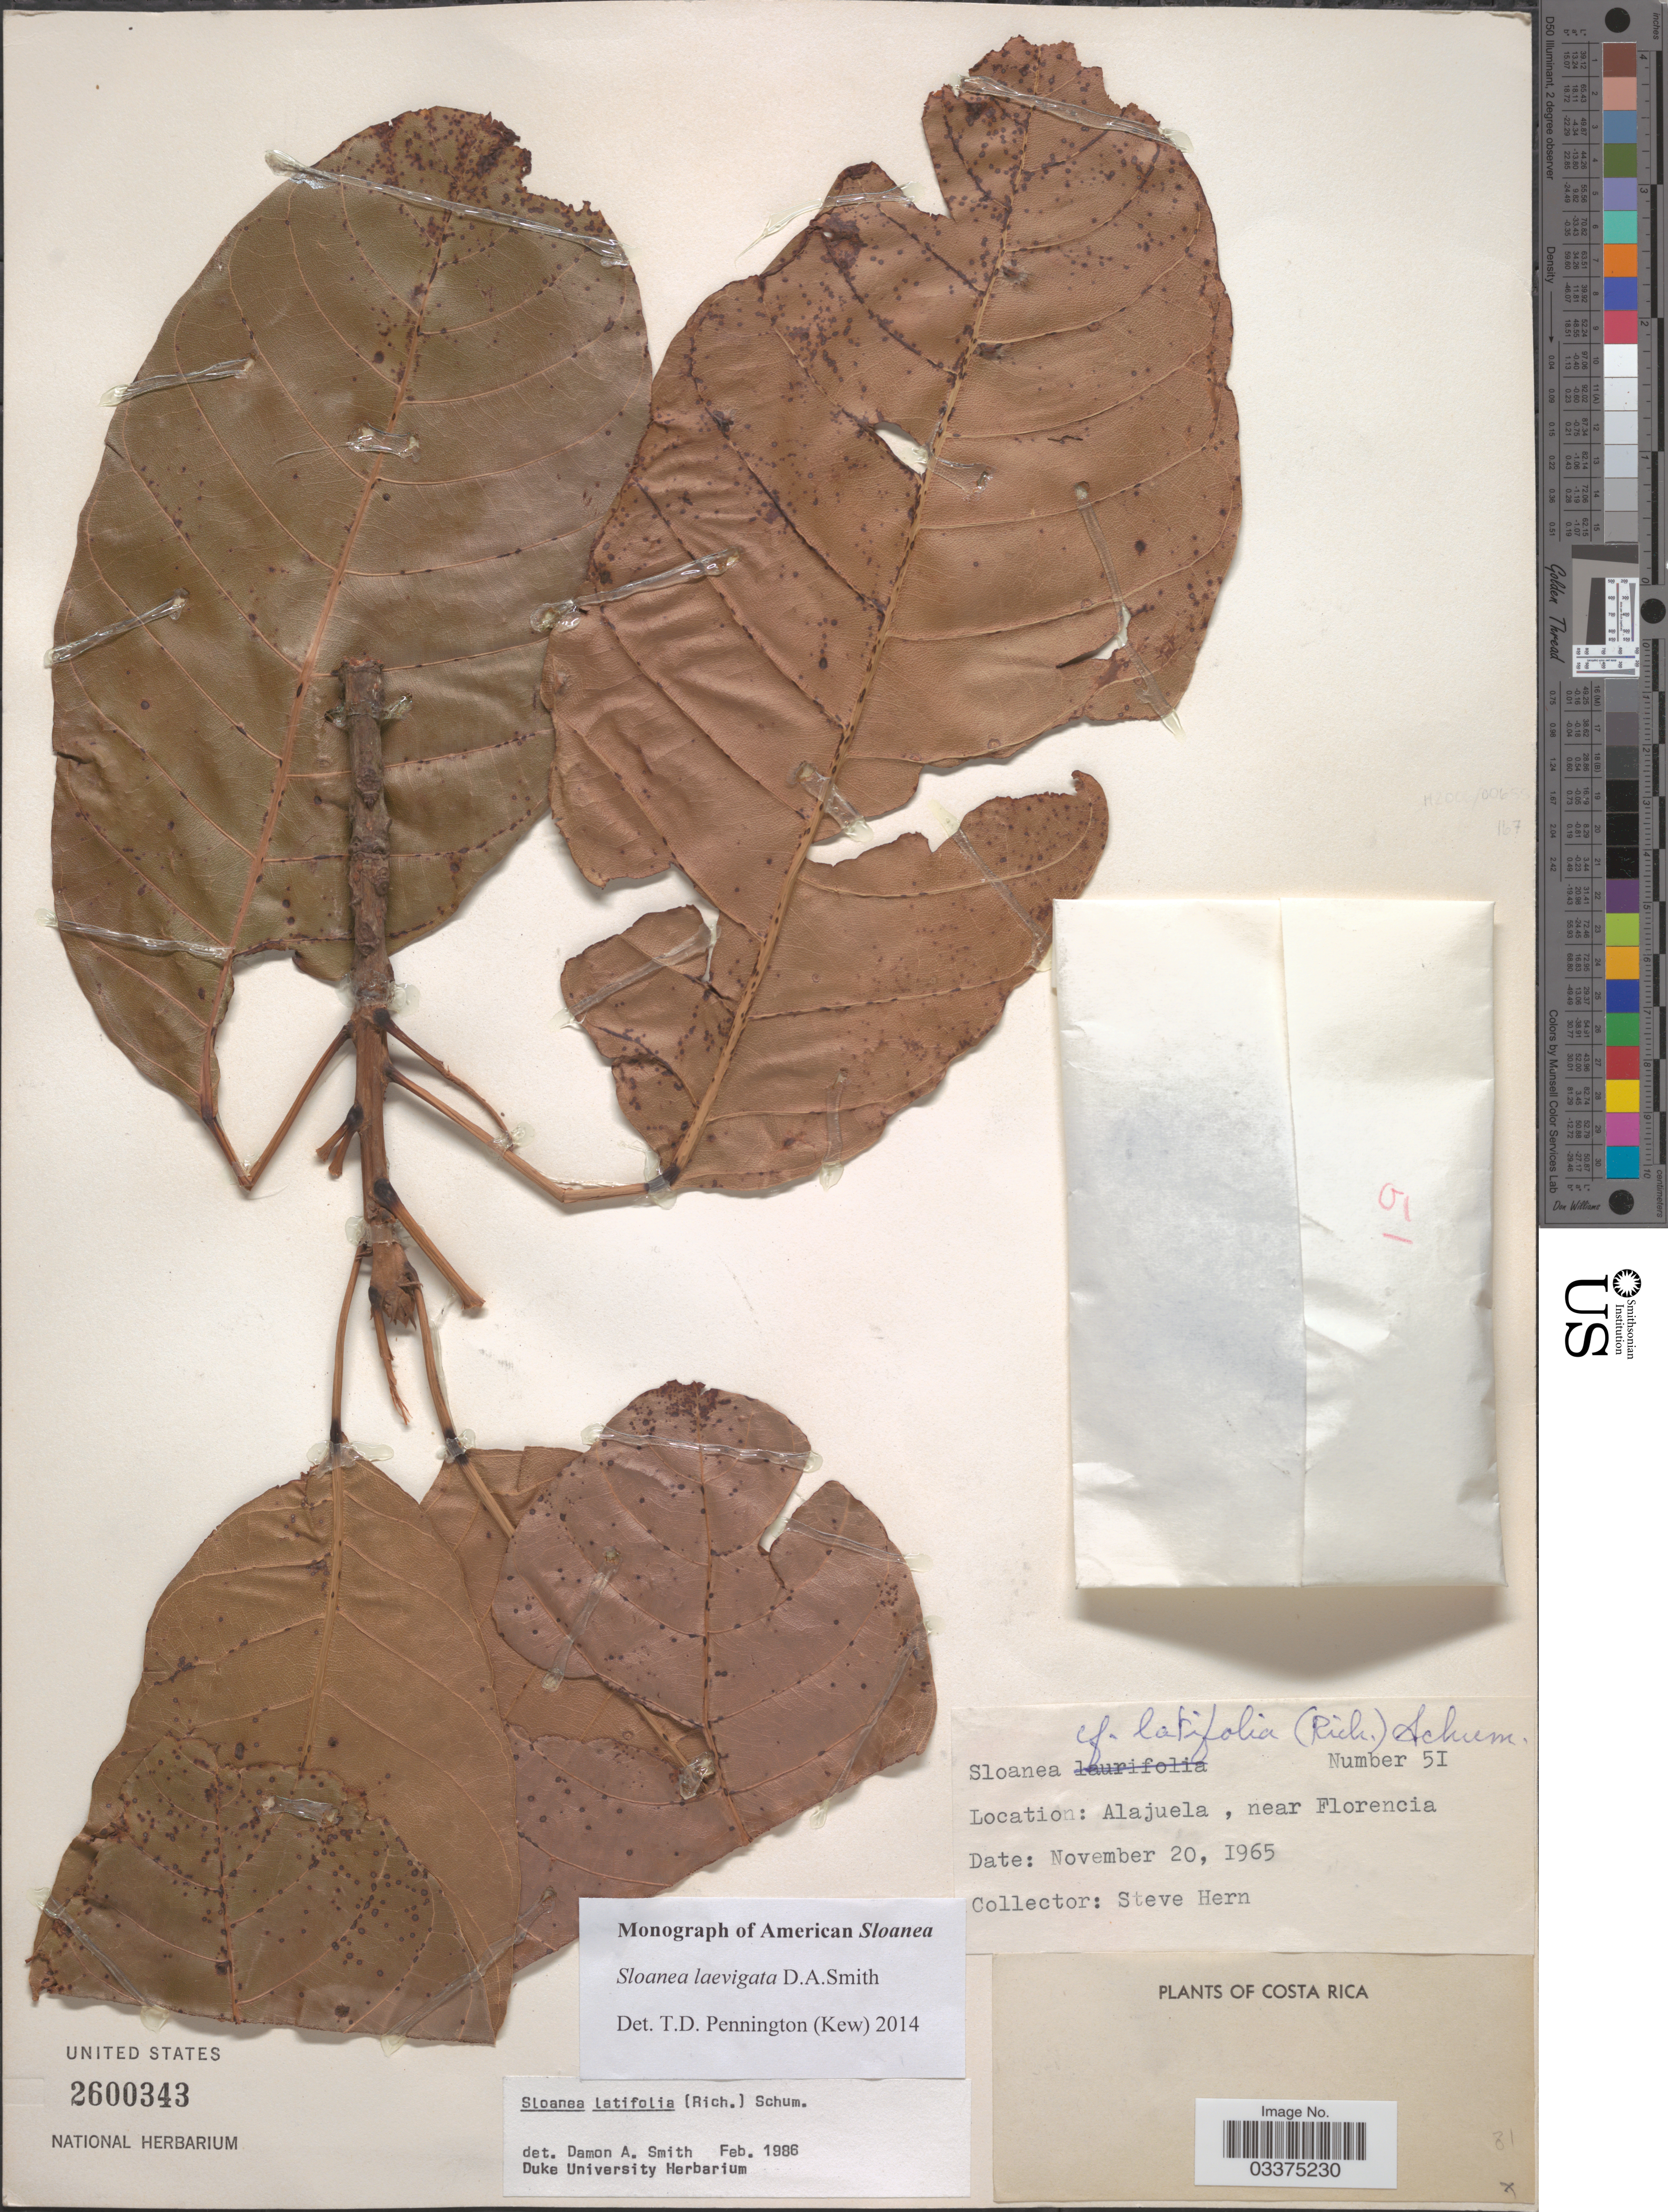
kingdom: Plantae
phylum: Tracheophyta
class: Magnoliopsida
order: Oxalidales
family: Elaeocarpaceae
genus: Sloanea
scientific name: Sloanea laevigata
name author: Dam. A. Sm.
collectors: S. Hern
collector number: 51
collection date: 1965-11-20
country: Costa Rica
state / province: Alajuela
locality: Near Florencia.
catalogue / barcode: US 2600343